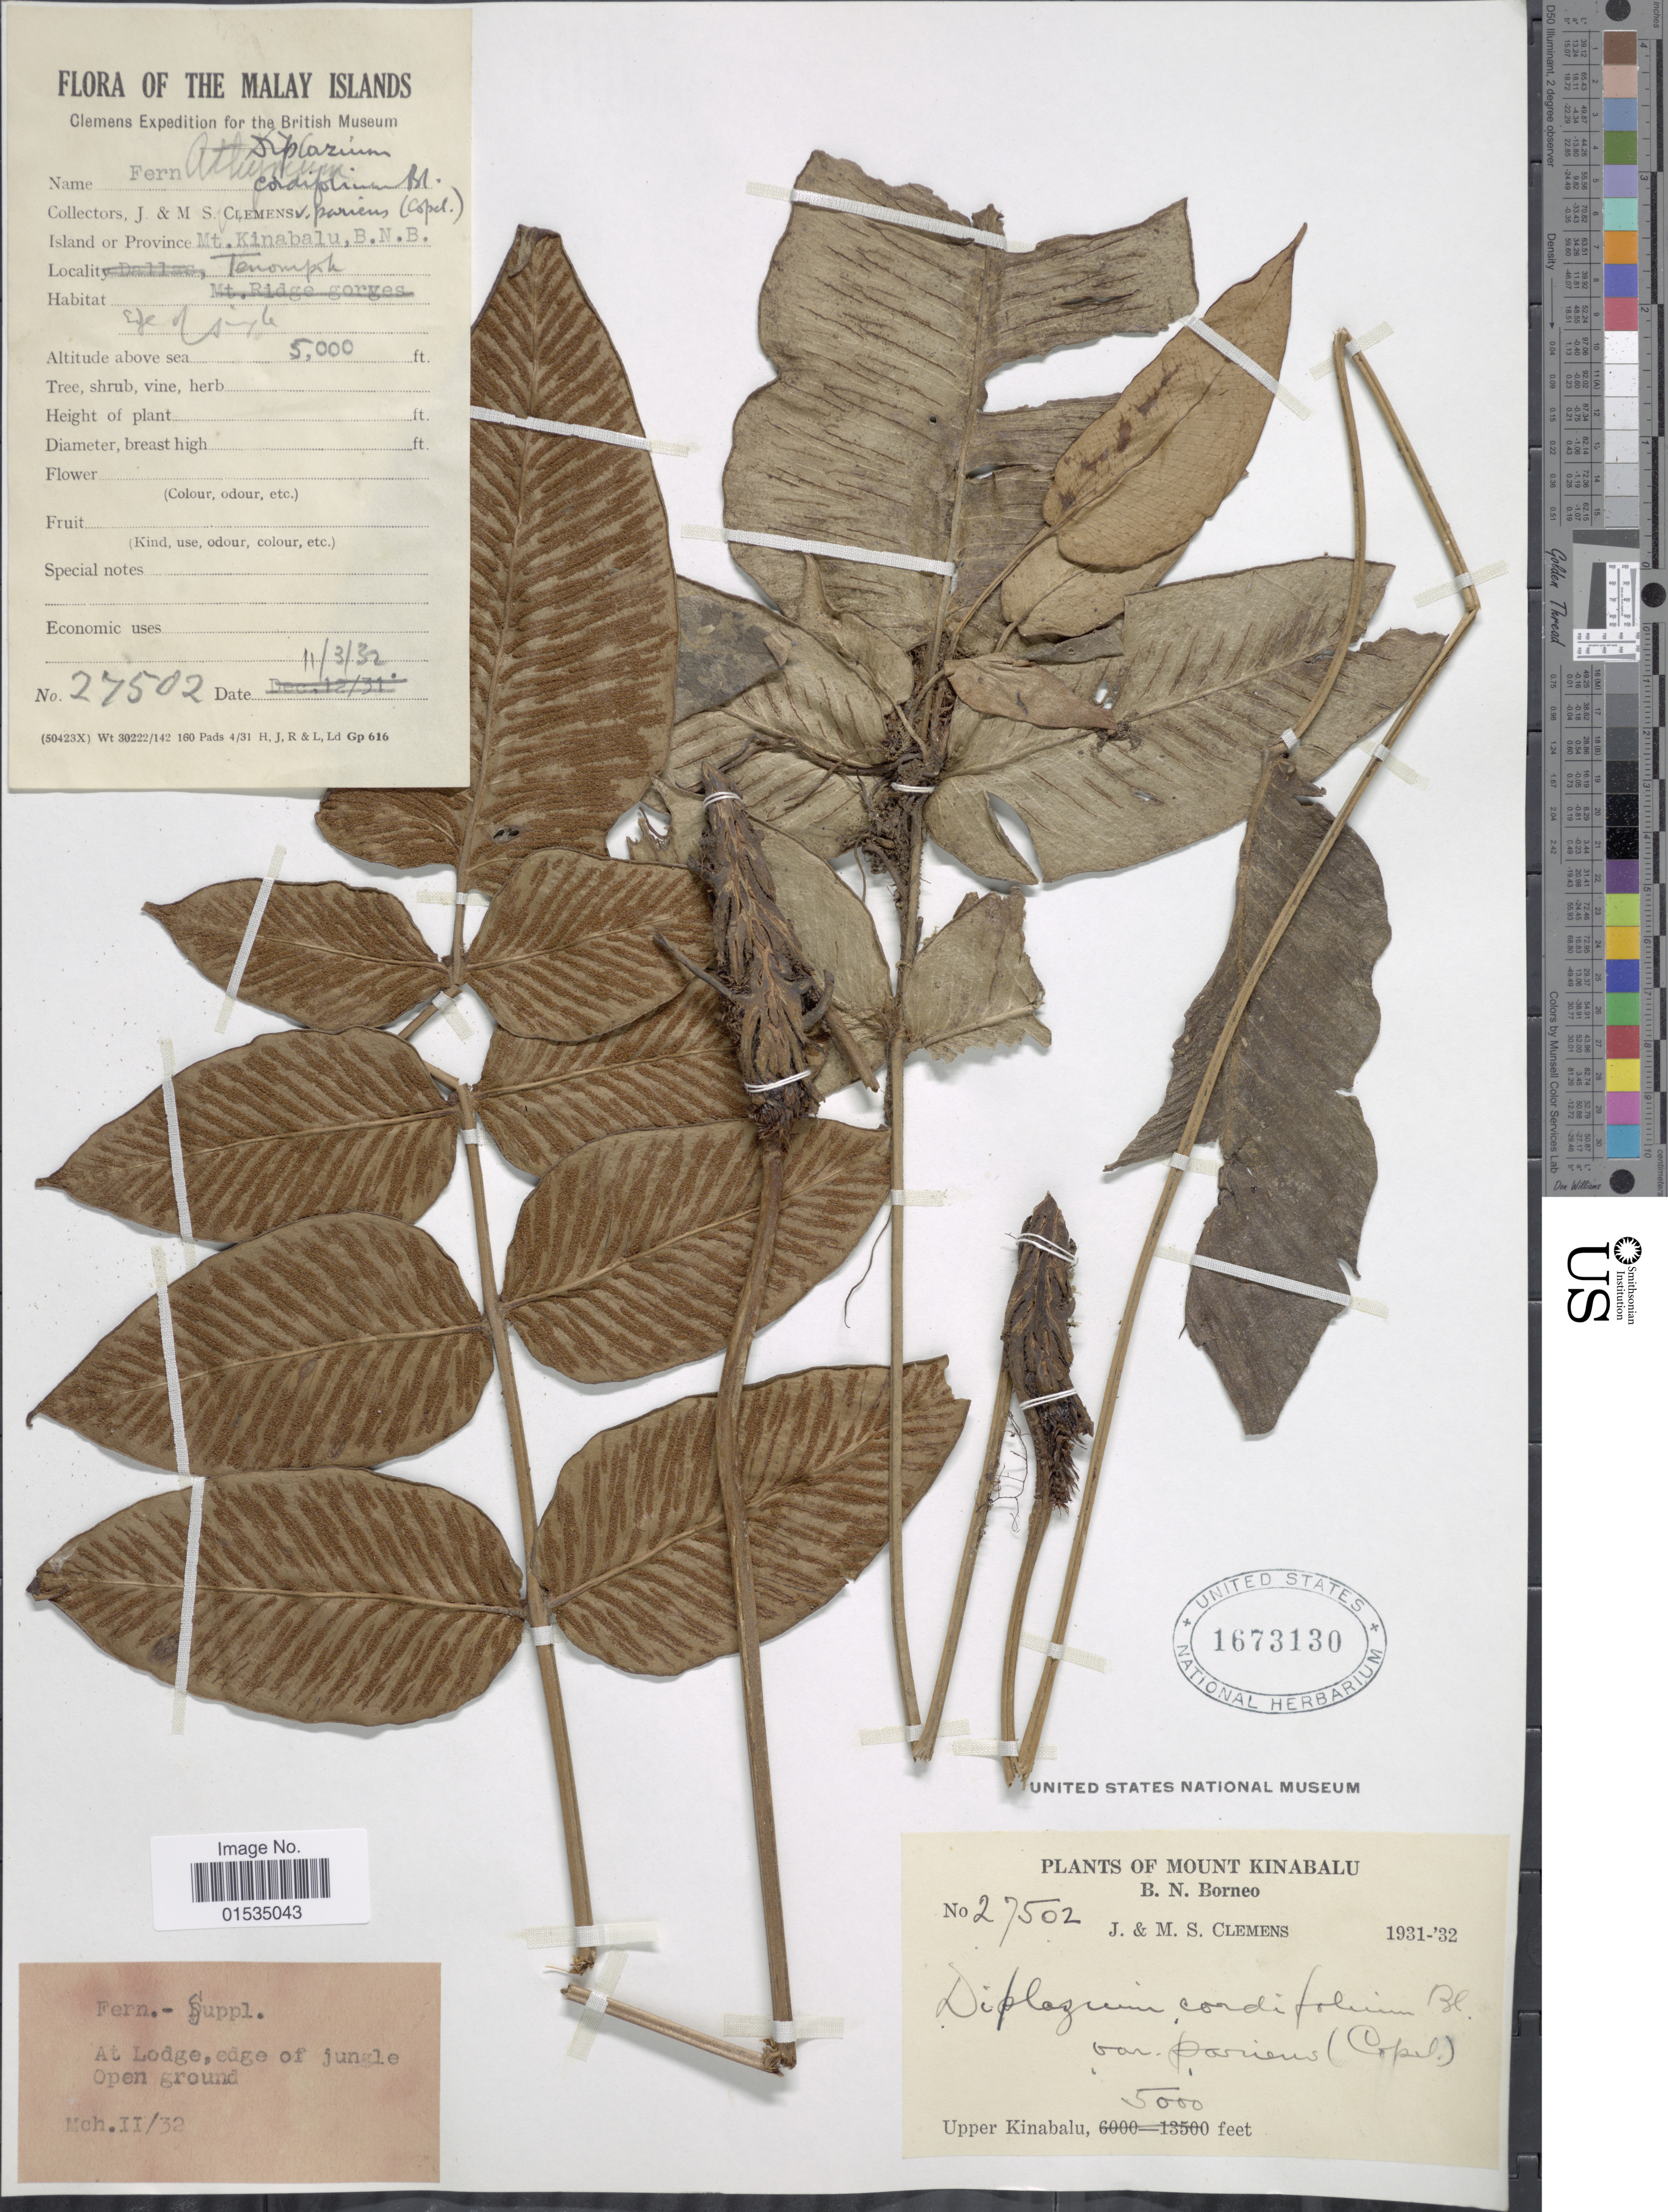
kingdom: Plantae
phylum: Tracheophyta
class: Polypodiopsida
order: Polypodiales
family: Athyriaceae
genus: Diplazium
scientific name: Diplazium pariens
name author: Copel.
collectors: J. Clemens & M. S. Clemens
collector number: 27502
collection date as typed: Transcribed d/m/y: 11/3/32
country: Malaysia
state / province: Sabah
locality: Mt. Kinabalu,B.N.B., Tenompok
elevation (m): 1524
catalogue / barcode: US 1673130